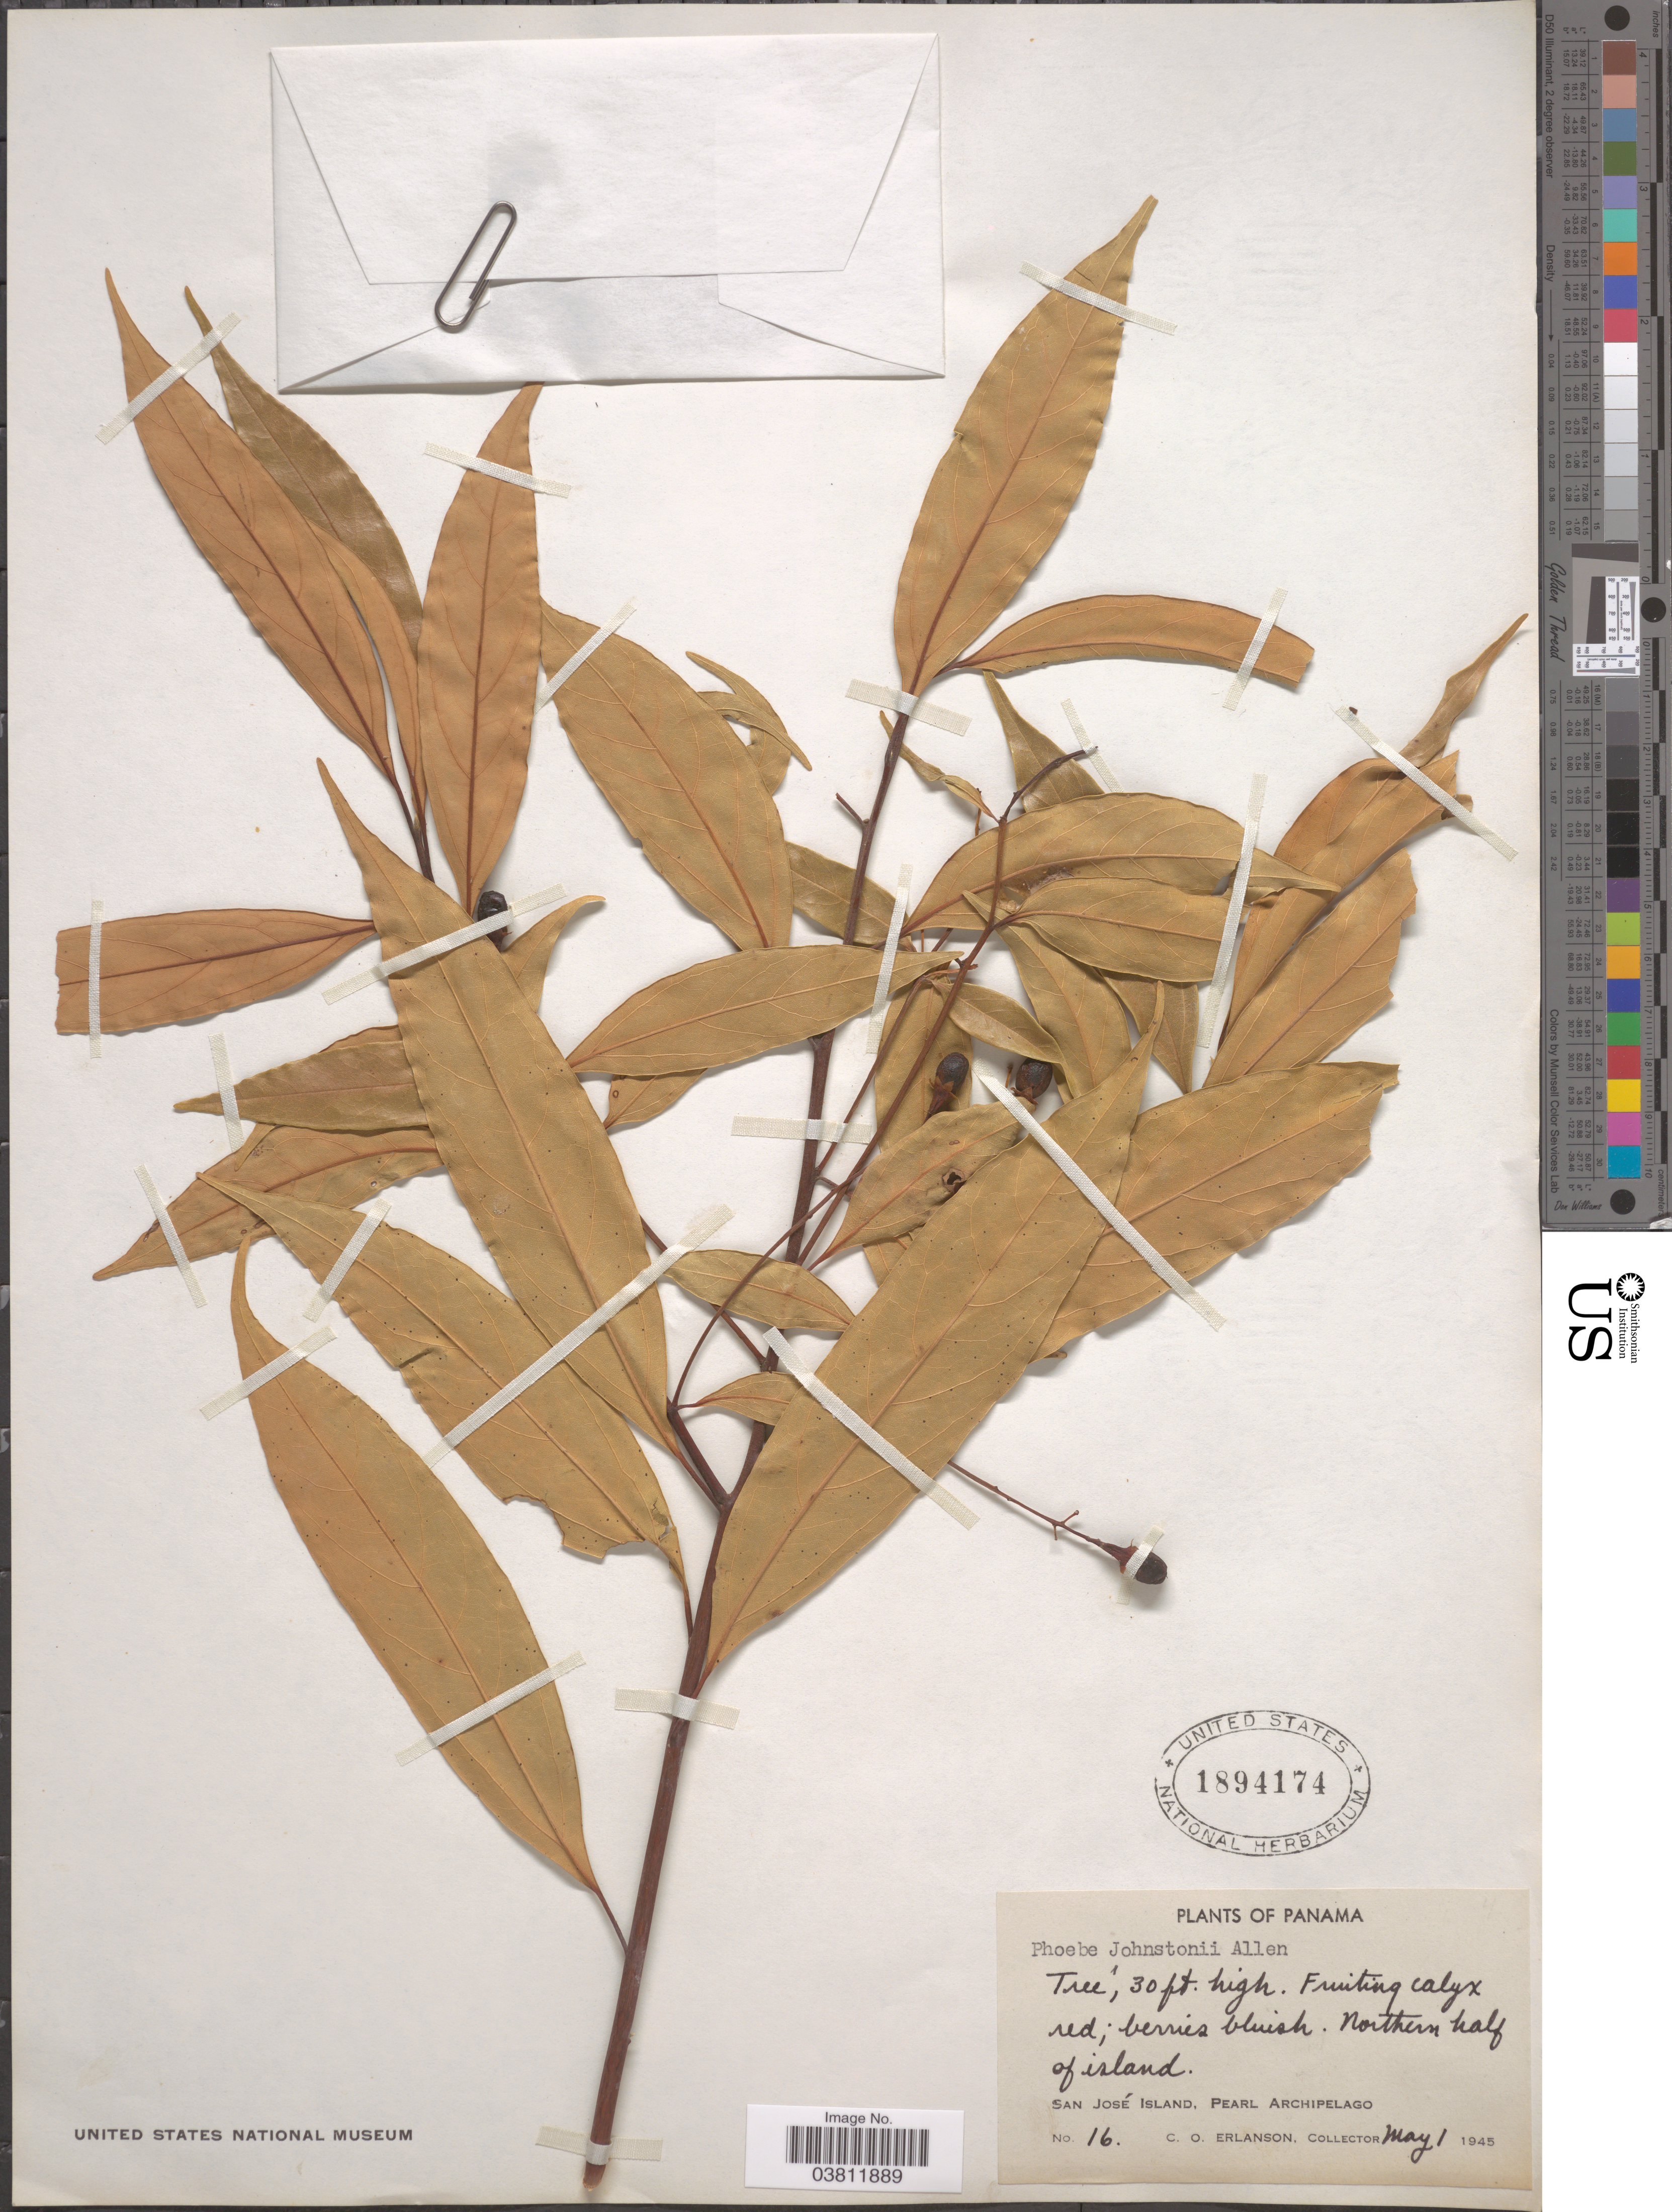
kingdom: Plantae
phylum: Tracheophyta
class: Magnoliopsida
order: Laurales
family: Lauraceae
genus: Phoebe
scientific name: Phoebe johnstonii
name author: C.K. Allen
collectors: C. O. Erlanson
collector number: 16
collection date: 1945-05-01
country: Guatemala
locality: Northern half of island. San José Island, Pearl Archipelago.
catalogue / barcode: US 1894174